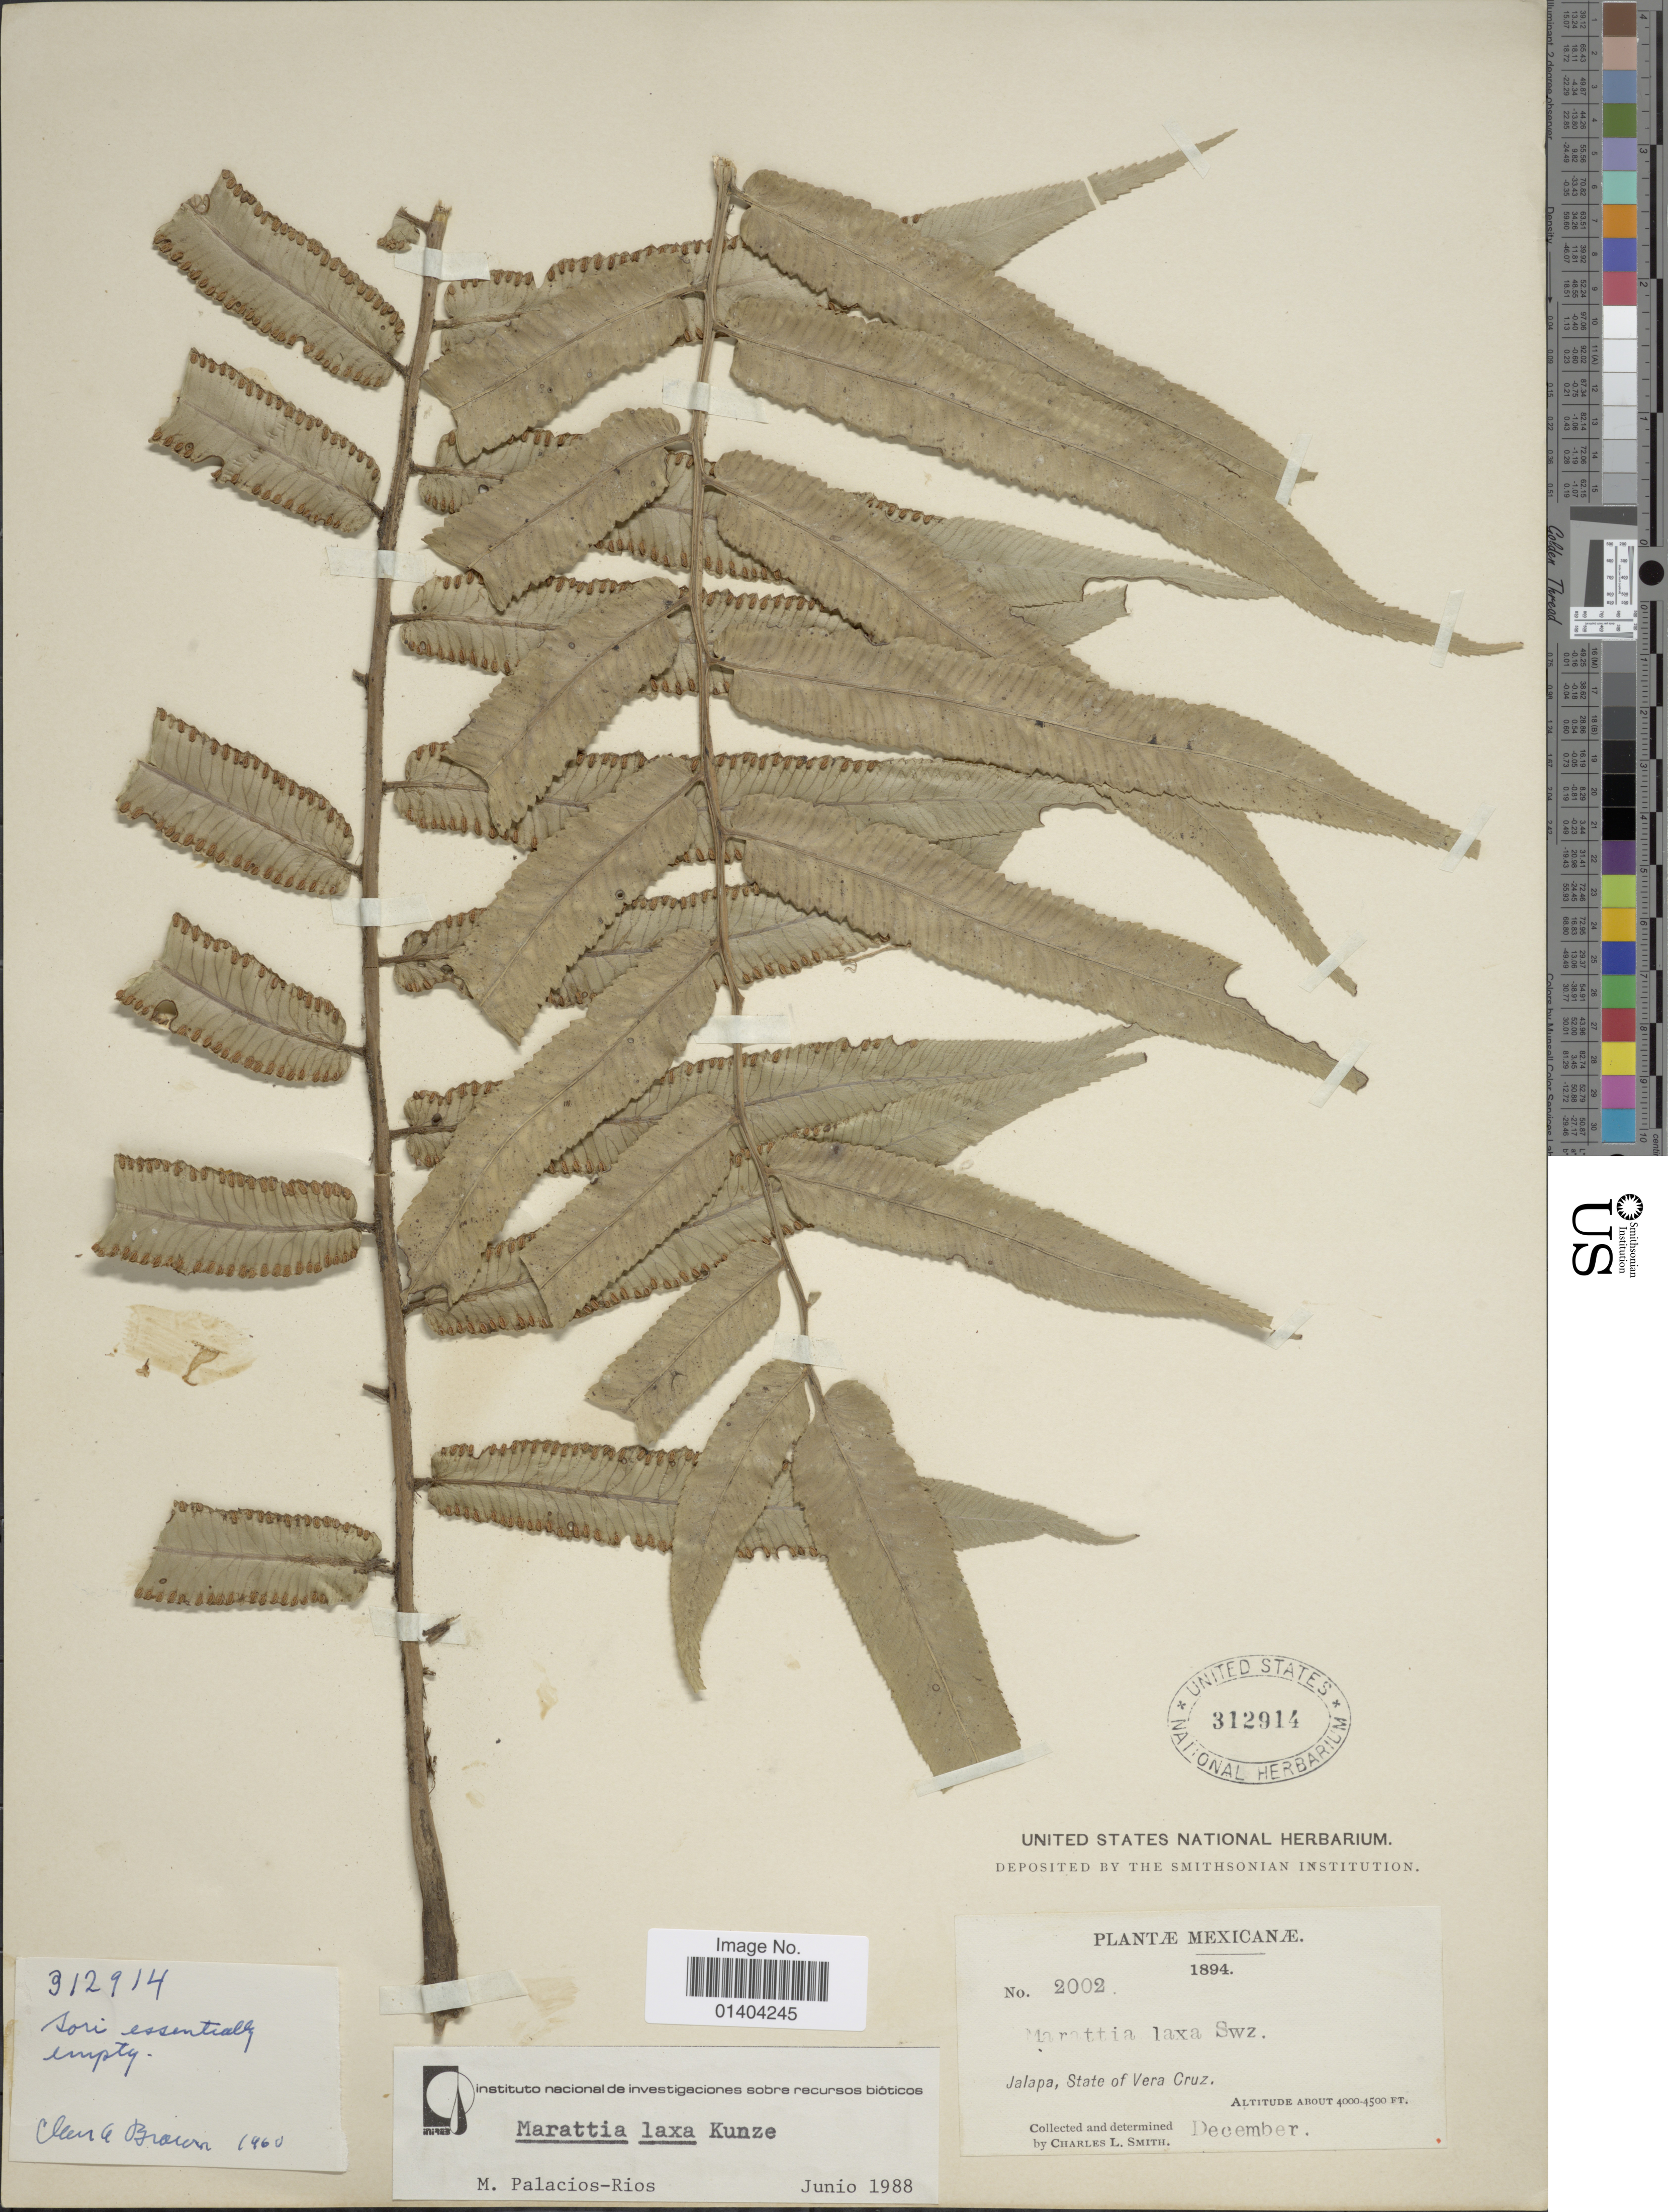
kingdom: Plantae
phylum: Tracheophyta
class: Polypodiopsida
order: Marattiales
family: Marattiaceae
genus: Marattia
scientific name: Marattia laxa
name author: Kunze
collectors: C. L. Smith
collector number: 2002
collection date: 1894-12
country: Mexico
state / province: Veracruz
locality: Jalapa State of Vera Cruz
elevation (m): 1219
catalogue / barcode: US 312914